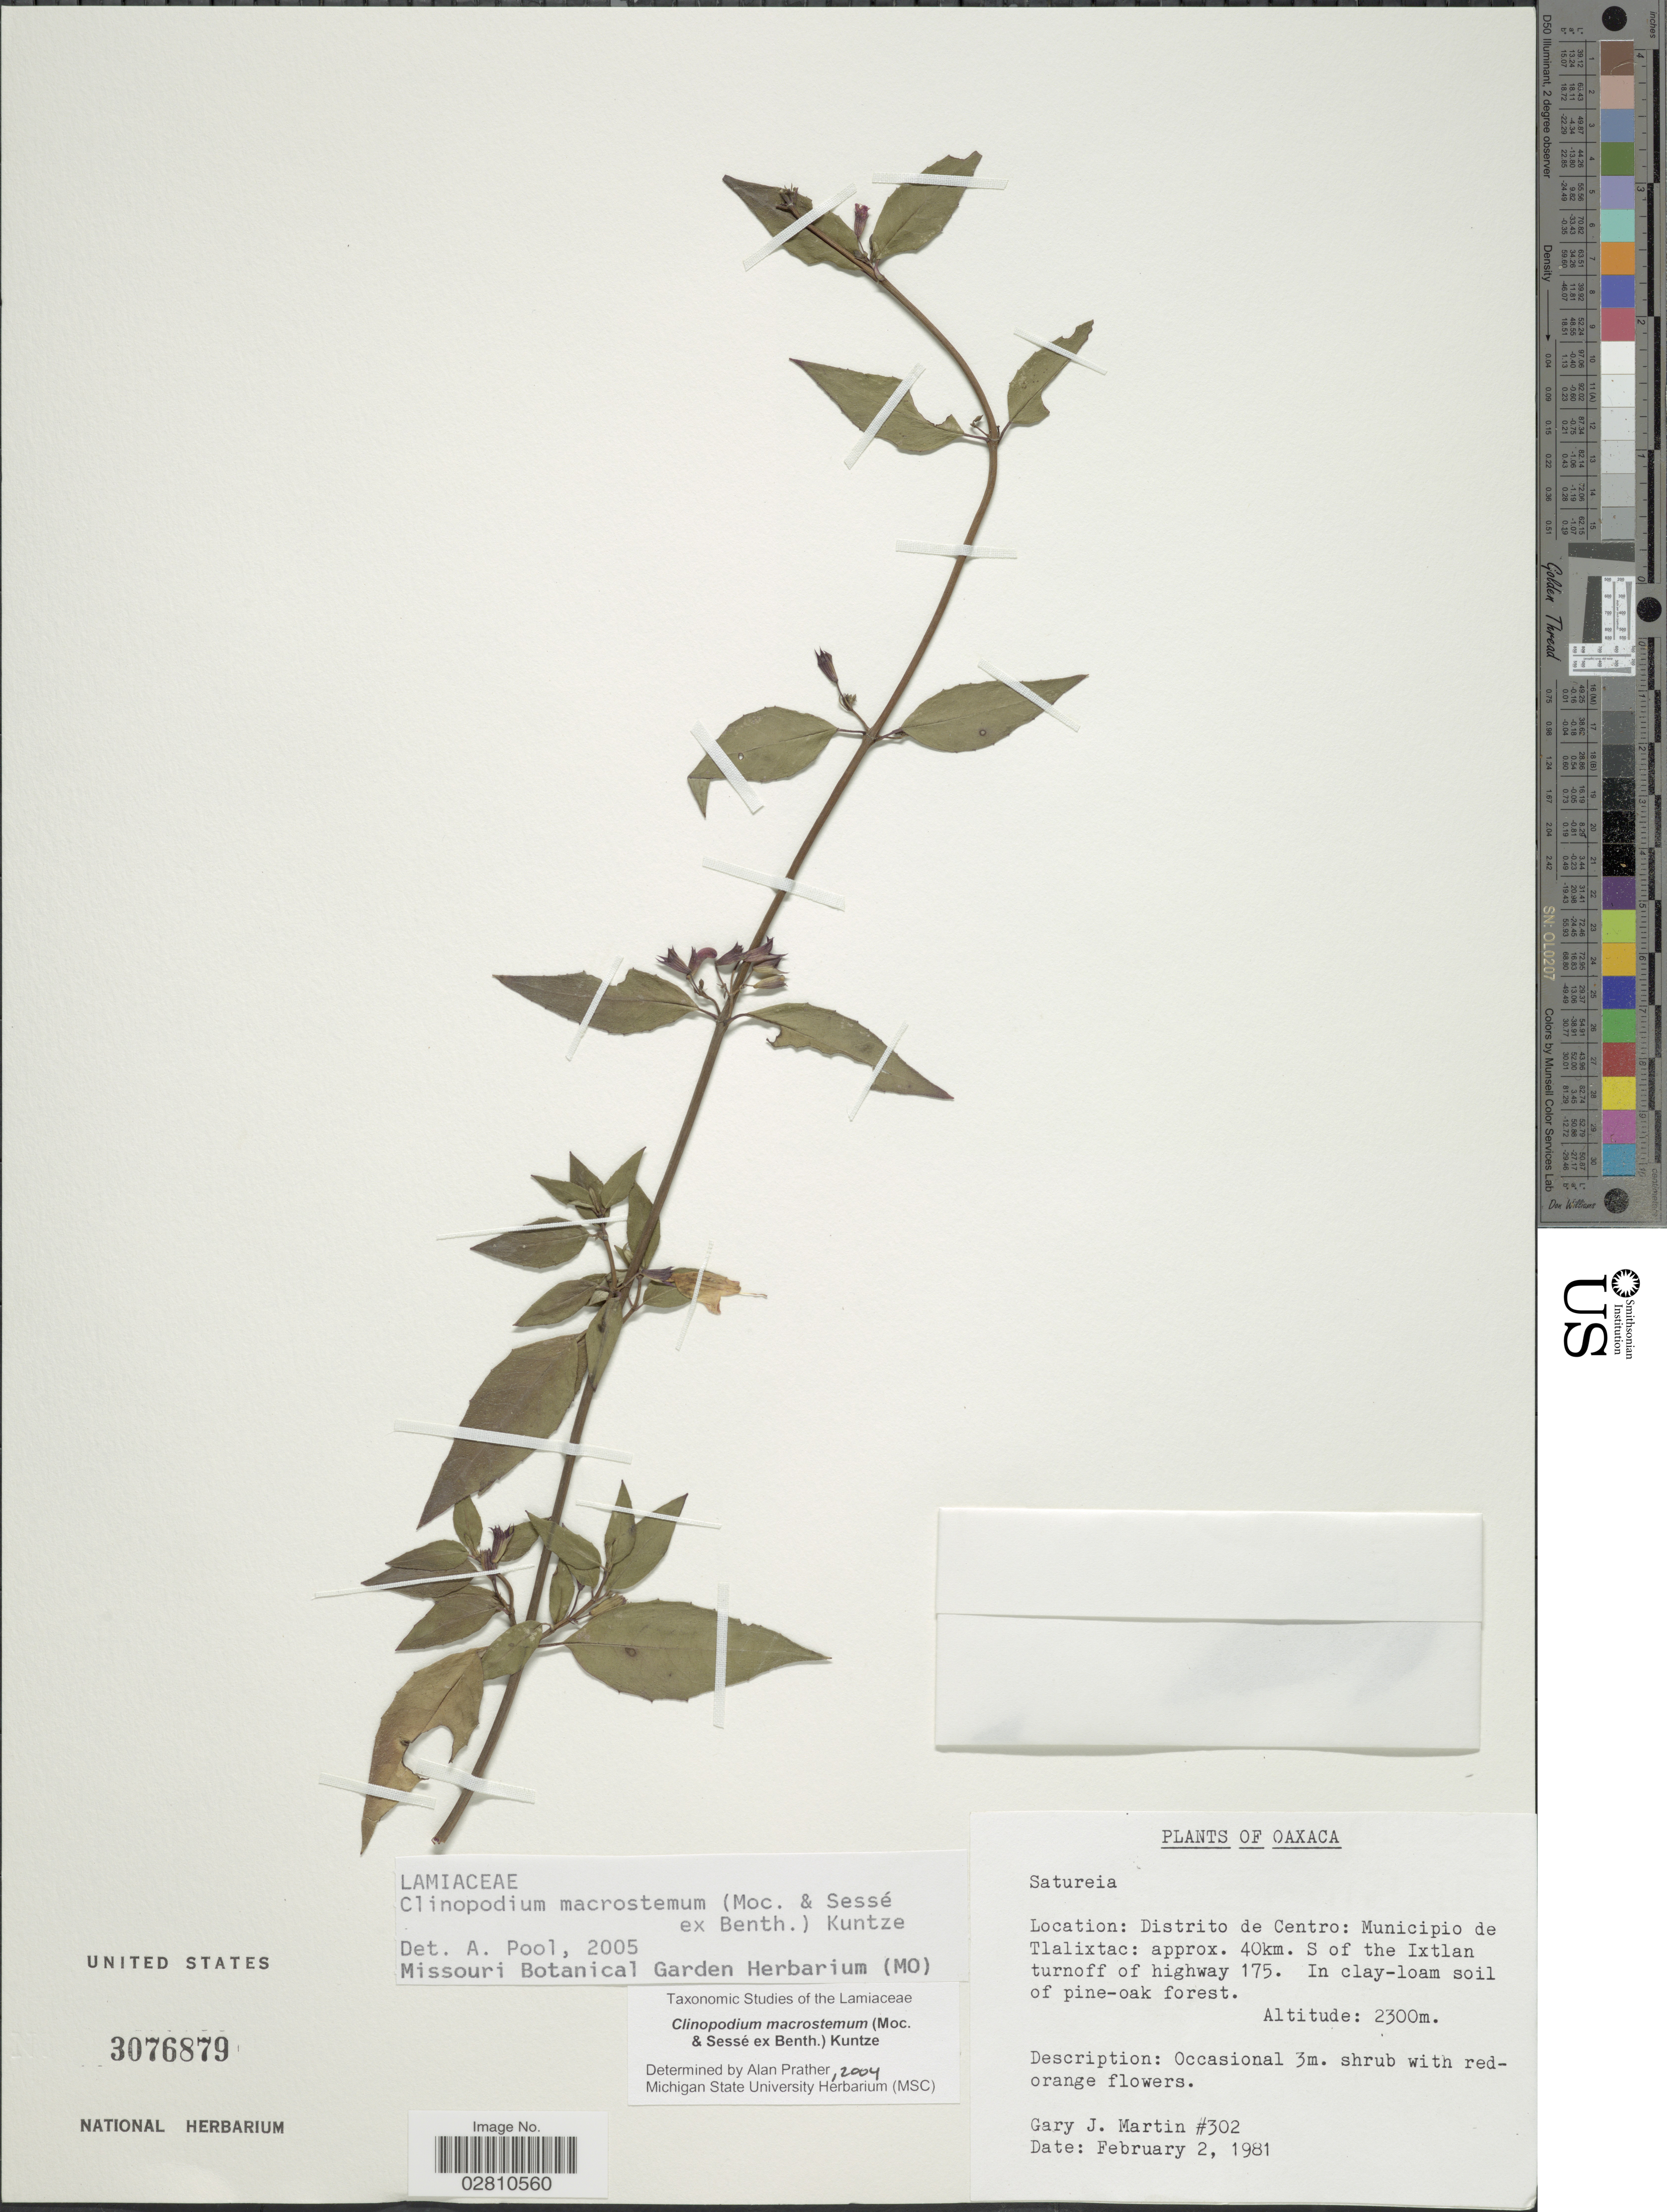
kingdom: Plantae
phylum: Tracheophyta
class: Magnoliopsida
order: Lamiales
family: Lamiaceae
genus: Clinopodium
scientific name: Clinopodium macrostemum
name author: (Moc. & Sessé ex Benth.) Kuntze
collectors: G. J. Martin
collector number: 302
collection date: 1981-02-02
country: Mexico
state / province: Oaxaca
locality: Distrito de Centro: Municipio de Tlalixtac: approx. 40 km. S of the Ixtlan turnoff of highway 175.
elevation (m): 2300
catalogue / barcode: US 3076879